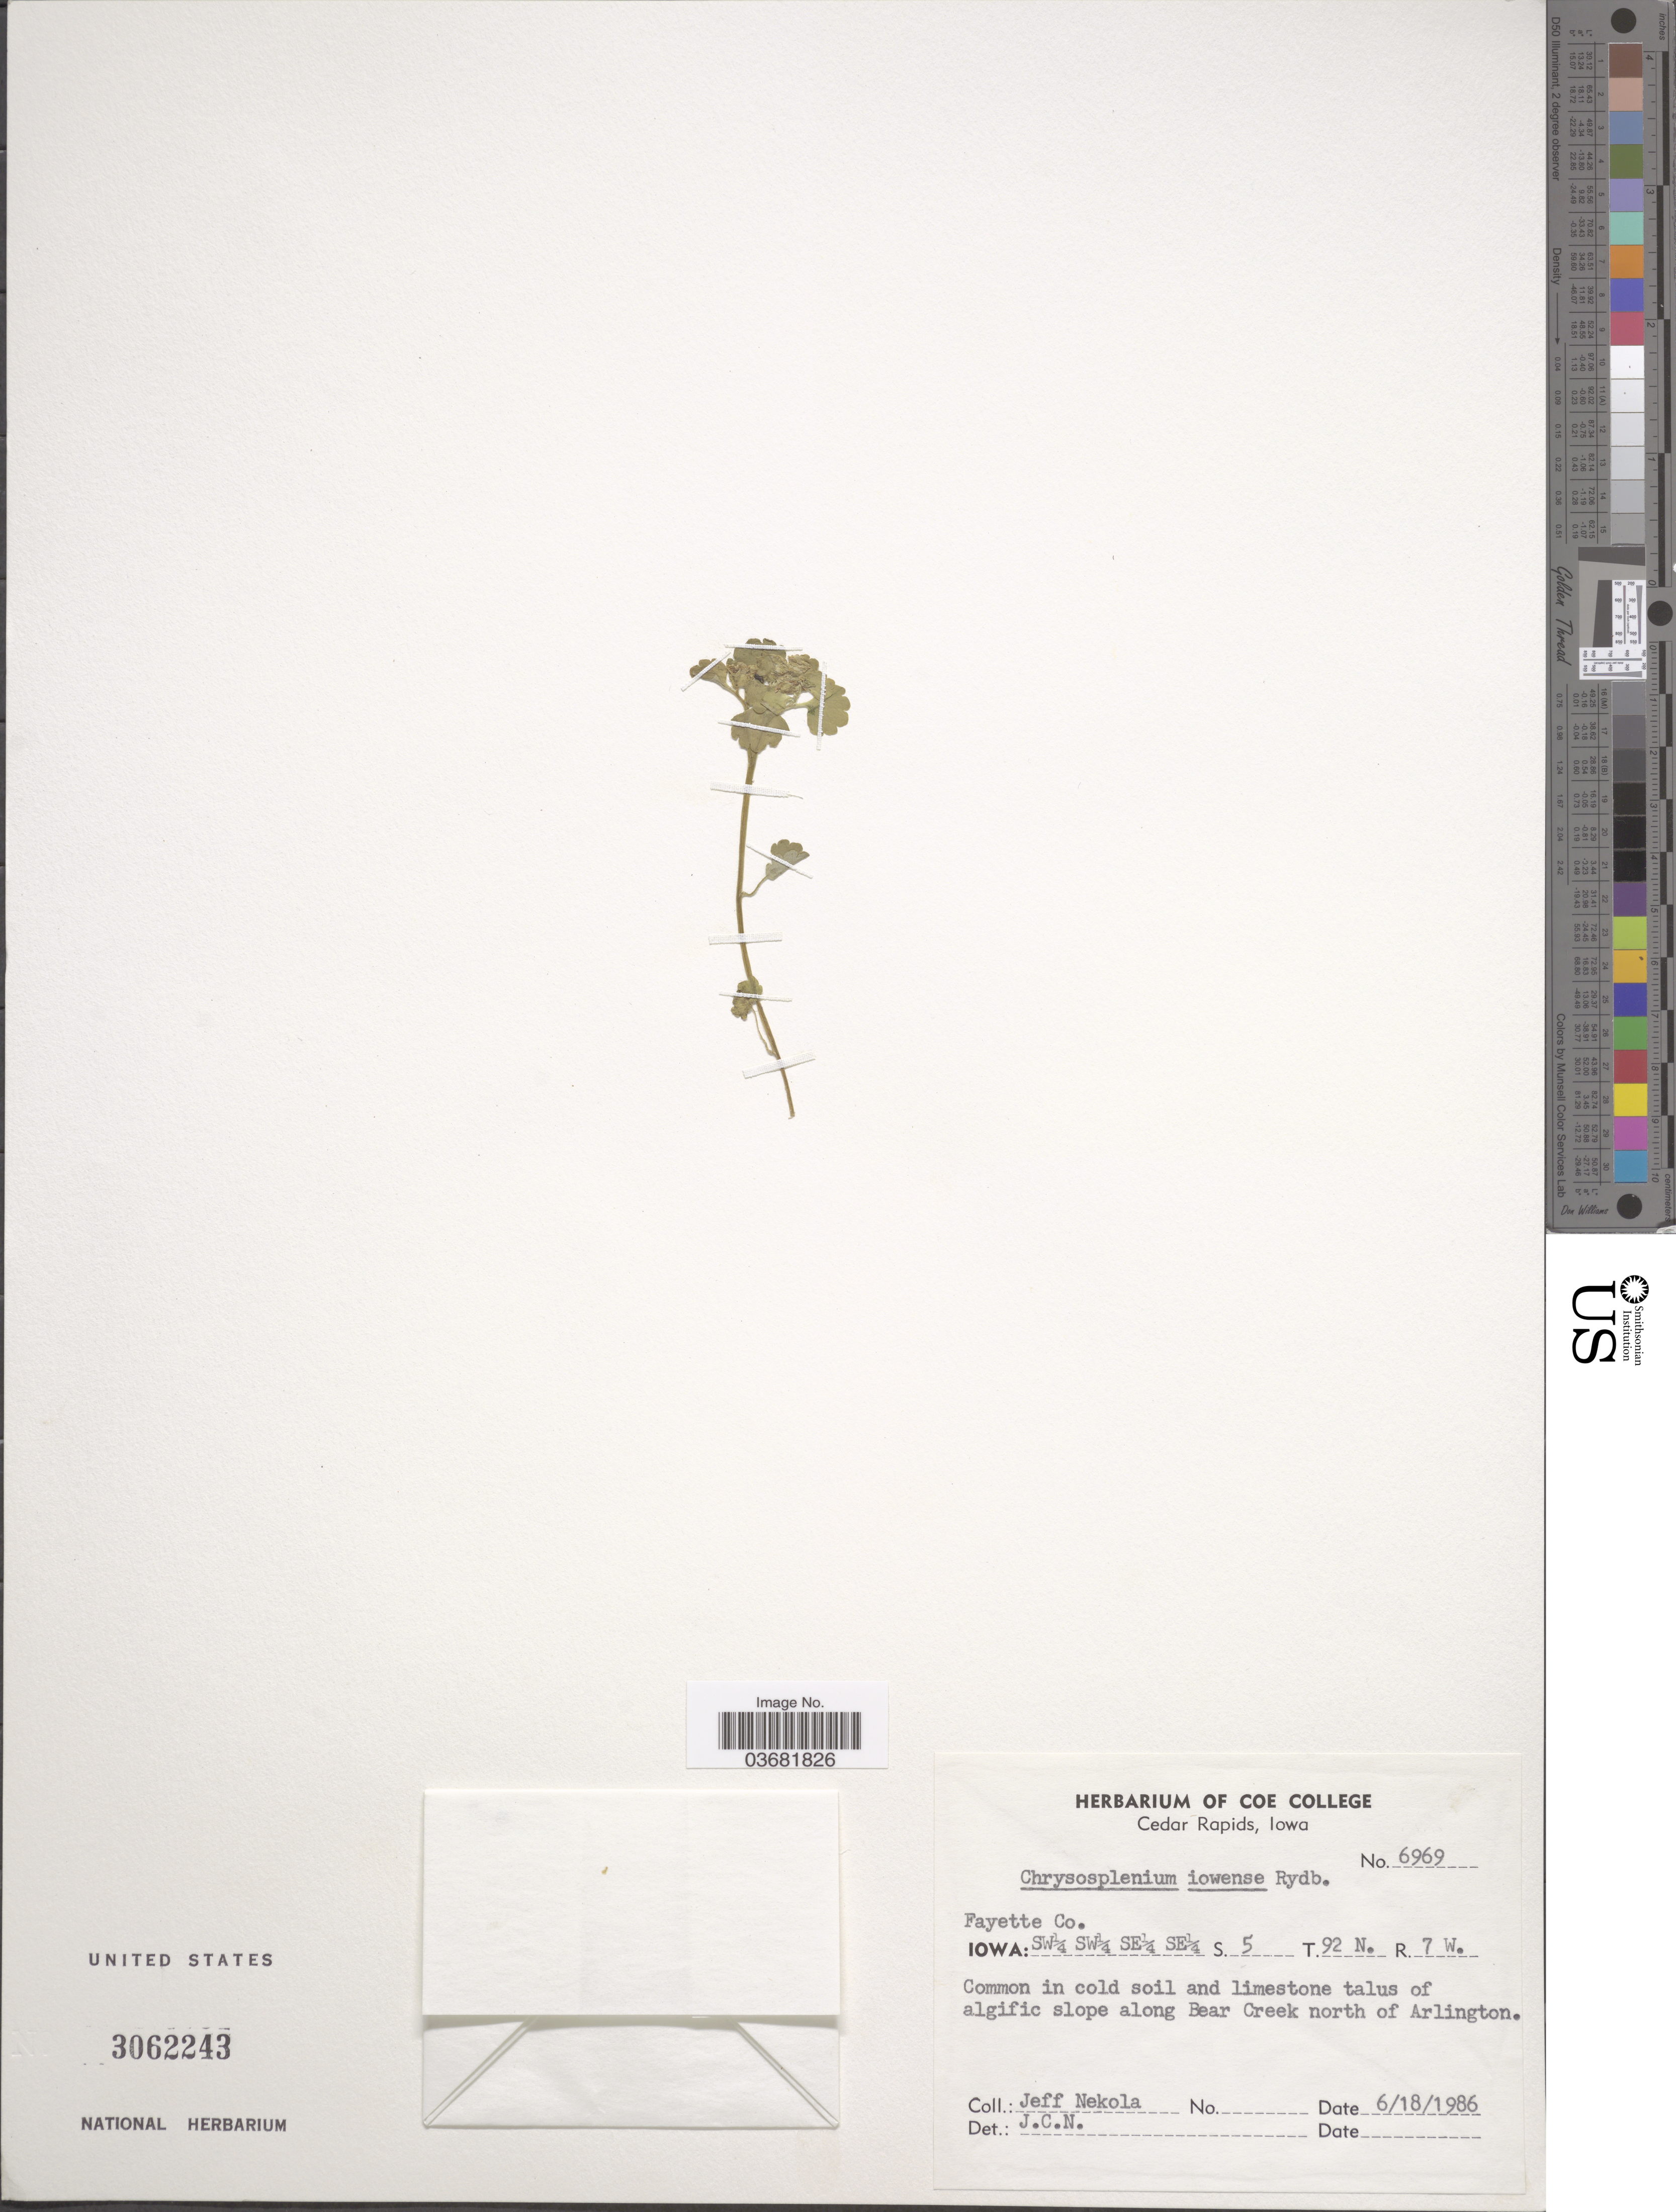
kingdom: Plantae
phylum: Tracheophyta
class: Magnoliopsida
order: Saxifragales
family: Saxifragaceae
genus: Chrysosplenium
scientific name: Chrysosplenium iowense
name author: Rydb.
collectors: J. Nekola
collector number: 6969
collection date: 1986-06-18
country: United States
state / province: Iowa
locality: Cedar Rapids. Fayette Co. SW¼ SW¼ SE¼ SE¼ S. 5 T.92 N. R 7 W. Slope along Bear Creek north of Arlington.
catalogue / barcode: US 3062243